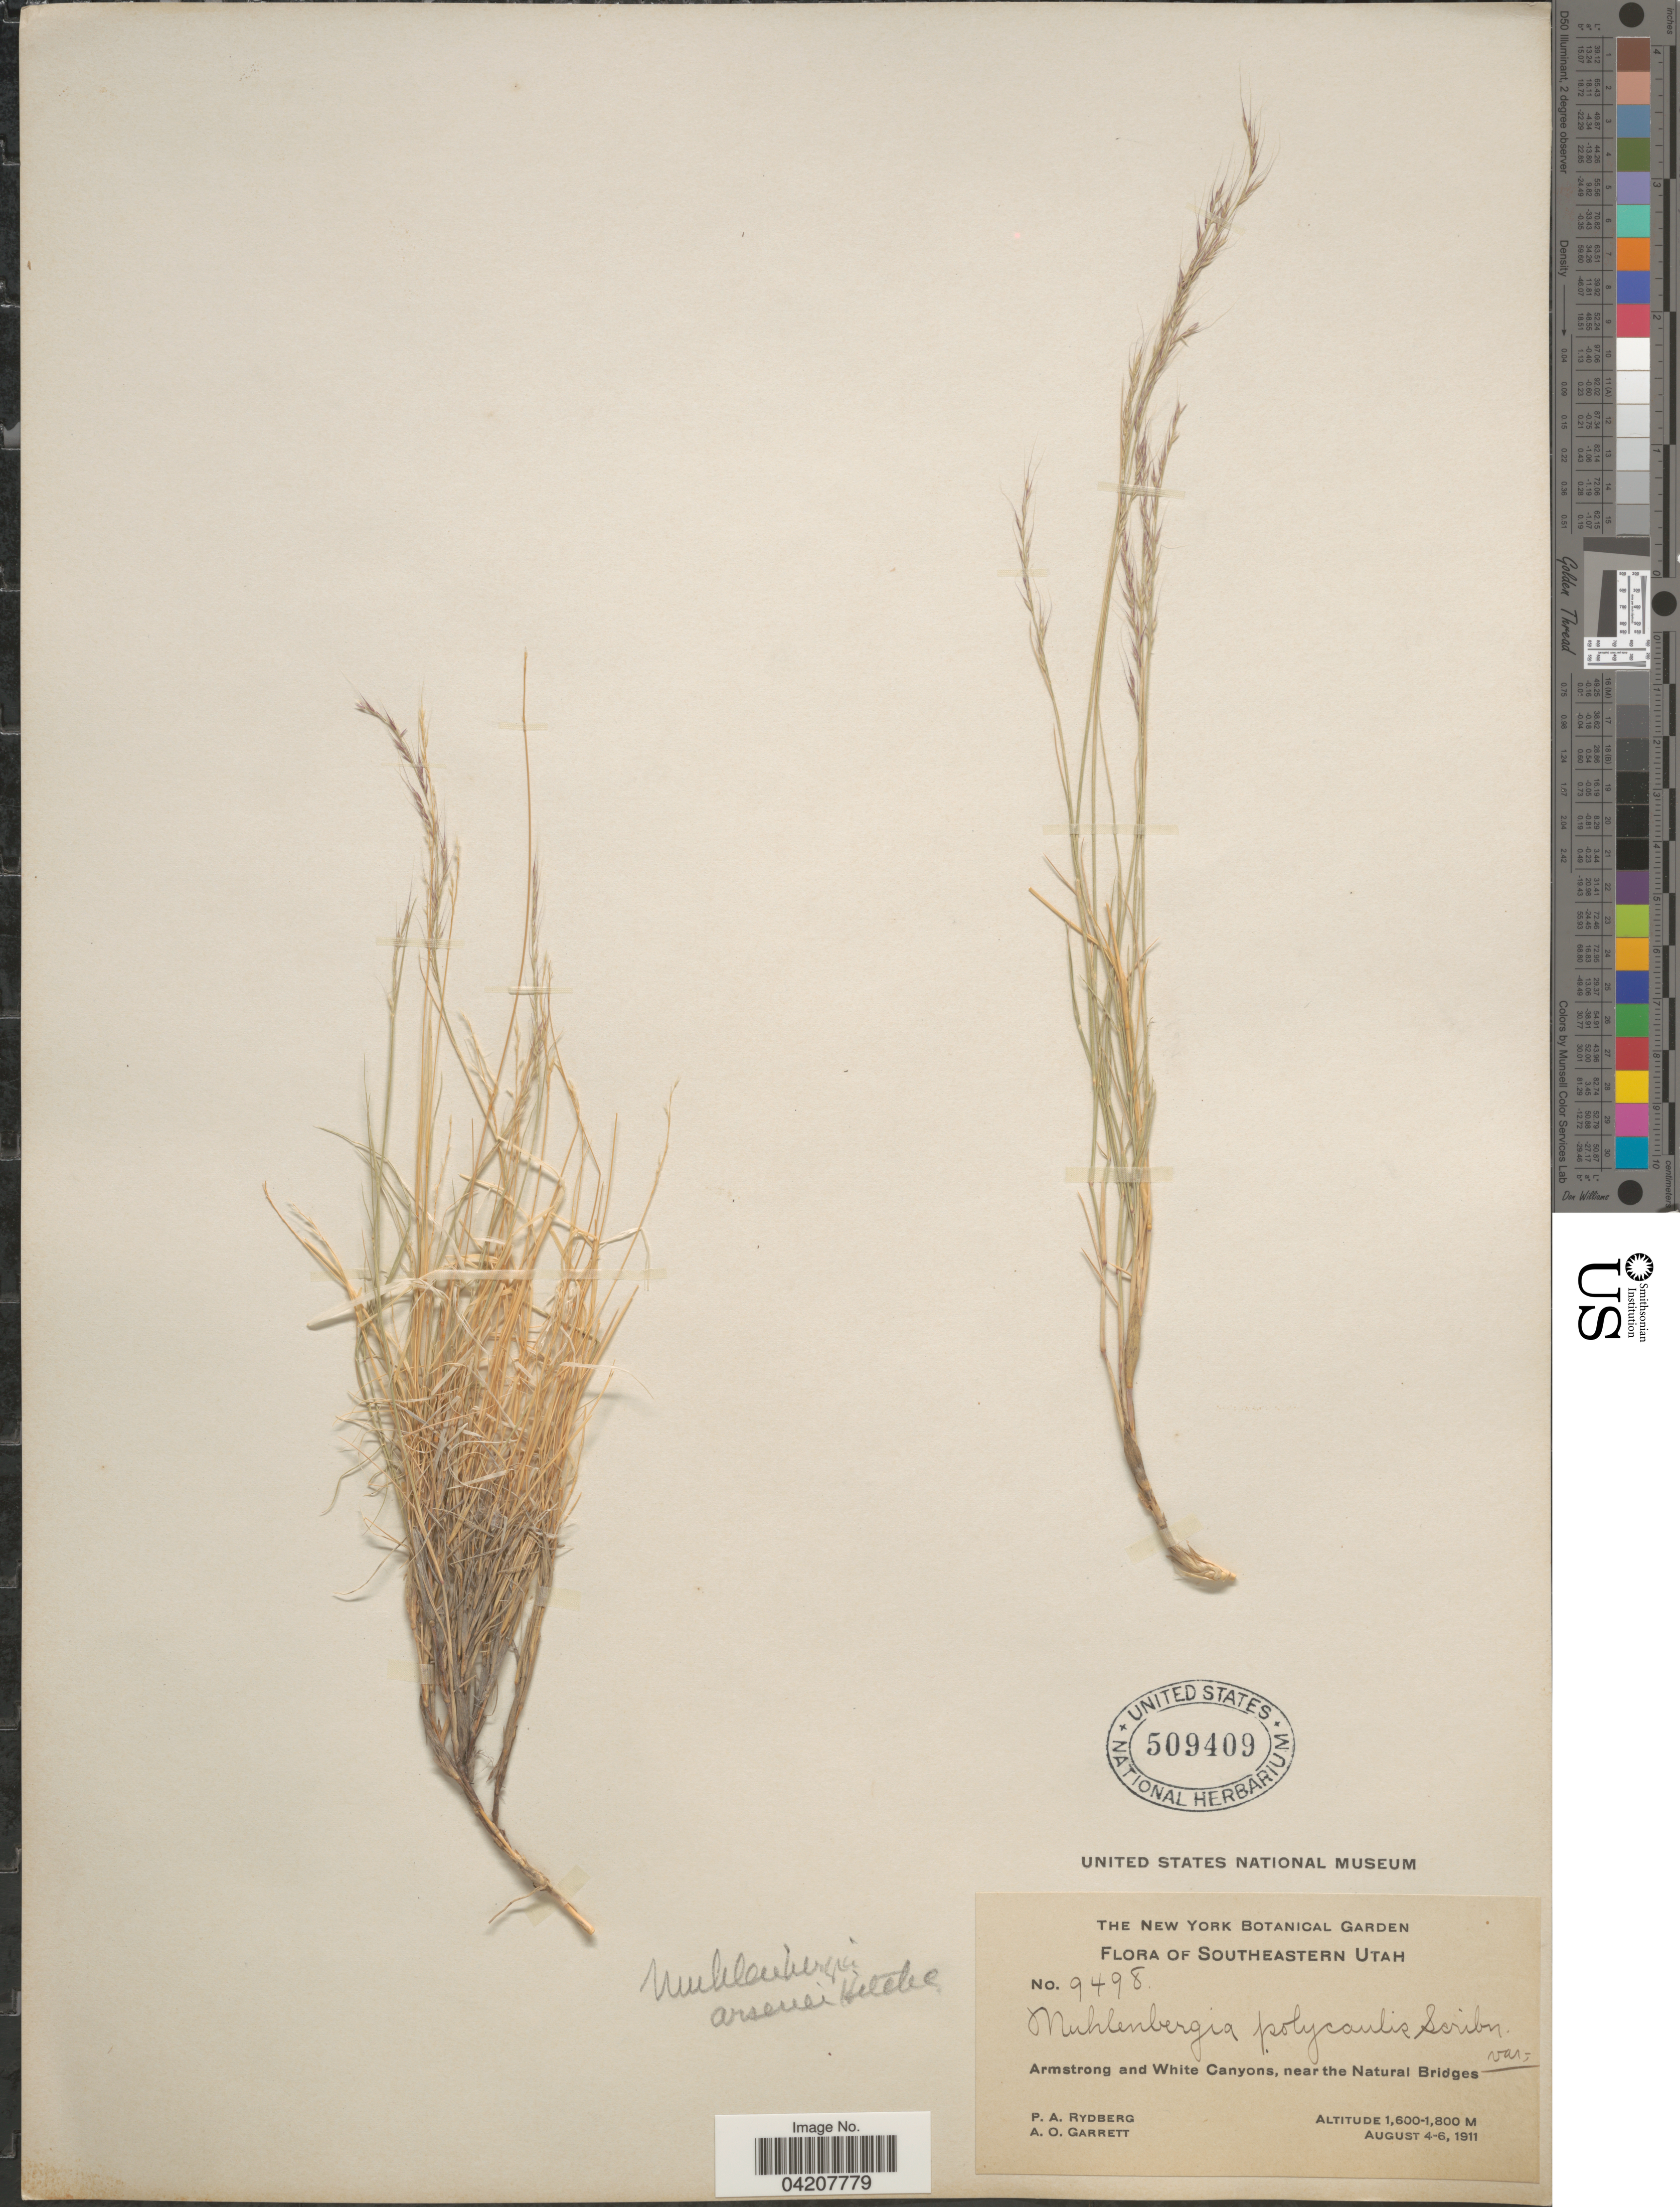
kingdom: Plantae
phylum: Tracheophyta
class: Liliopsida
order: Poales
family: Poaceae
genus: Muhlenbergia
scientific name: Muhlenbergia arsenei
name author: Hitchc.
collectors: P. A. Rydberg & A. O. Garrett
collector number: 9498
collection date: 1911-08-04/1911-08-06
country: United States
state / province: Utah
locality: Southeastern Utah. Armstrong and White Canyons, near the Natural Bridges.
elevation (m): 1600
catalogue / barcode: US 509409